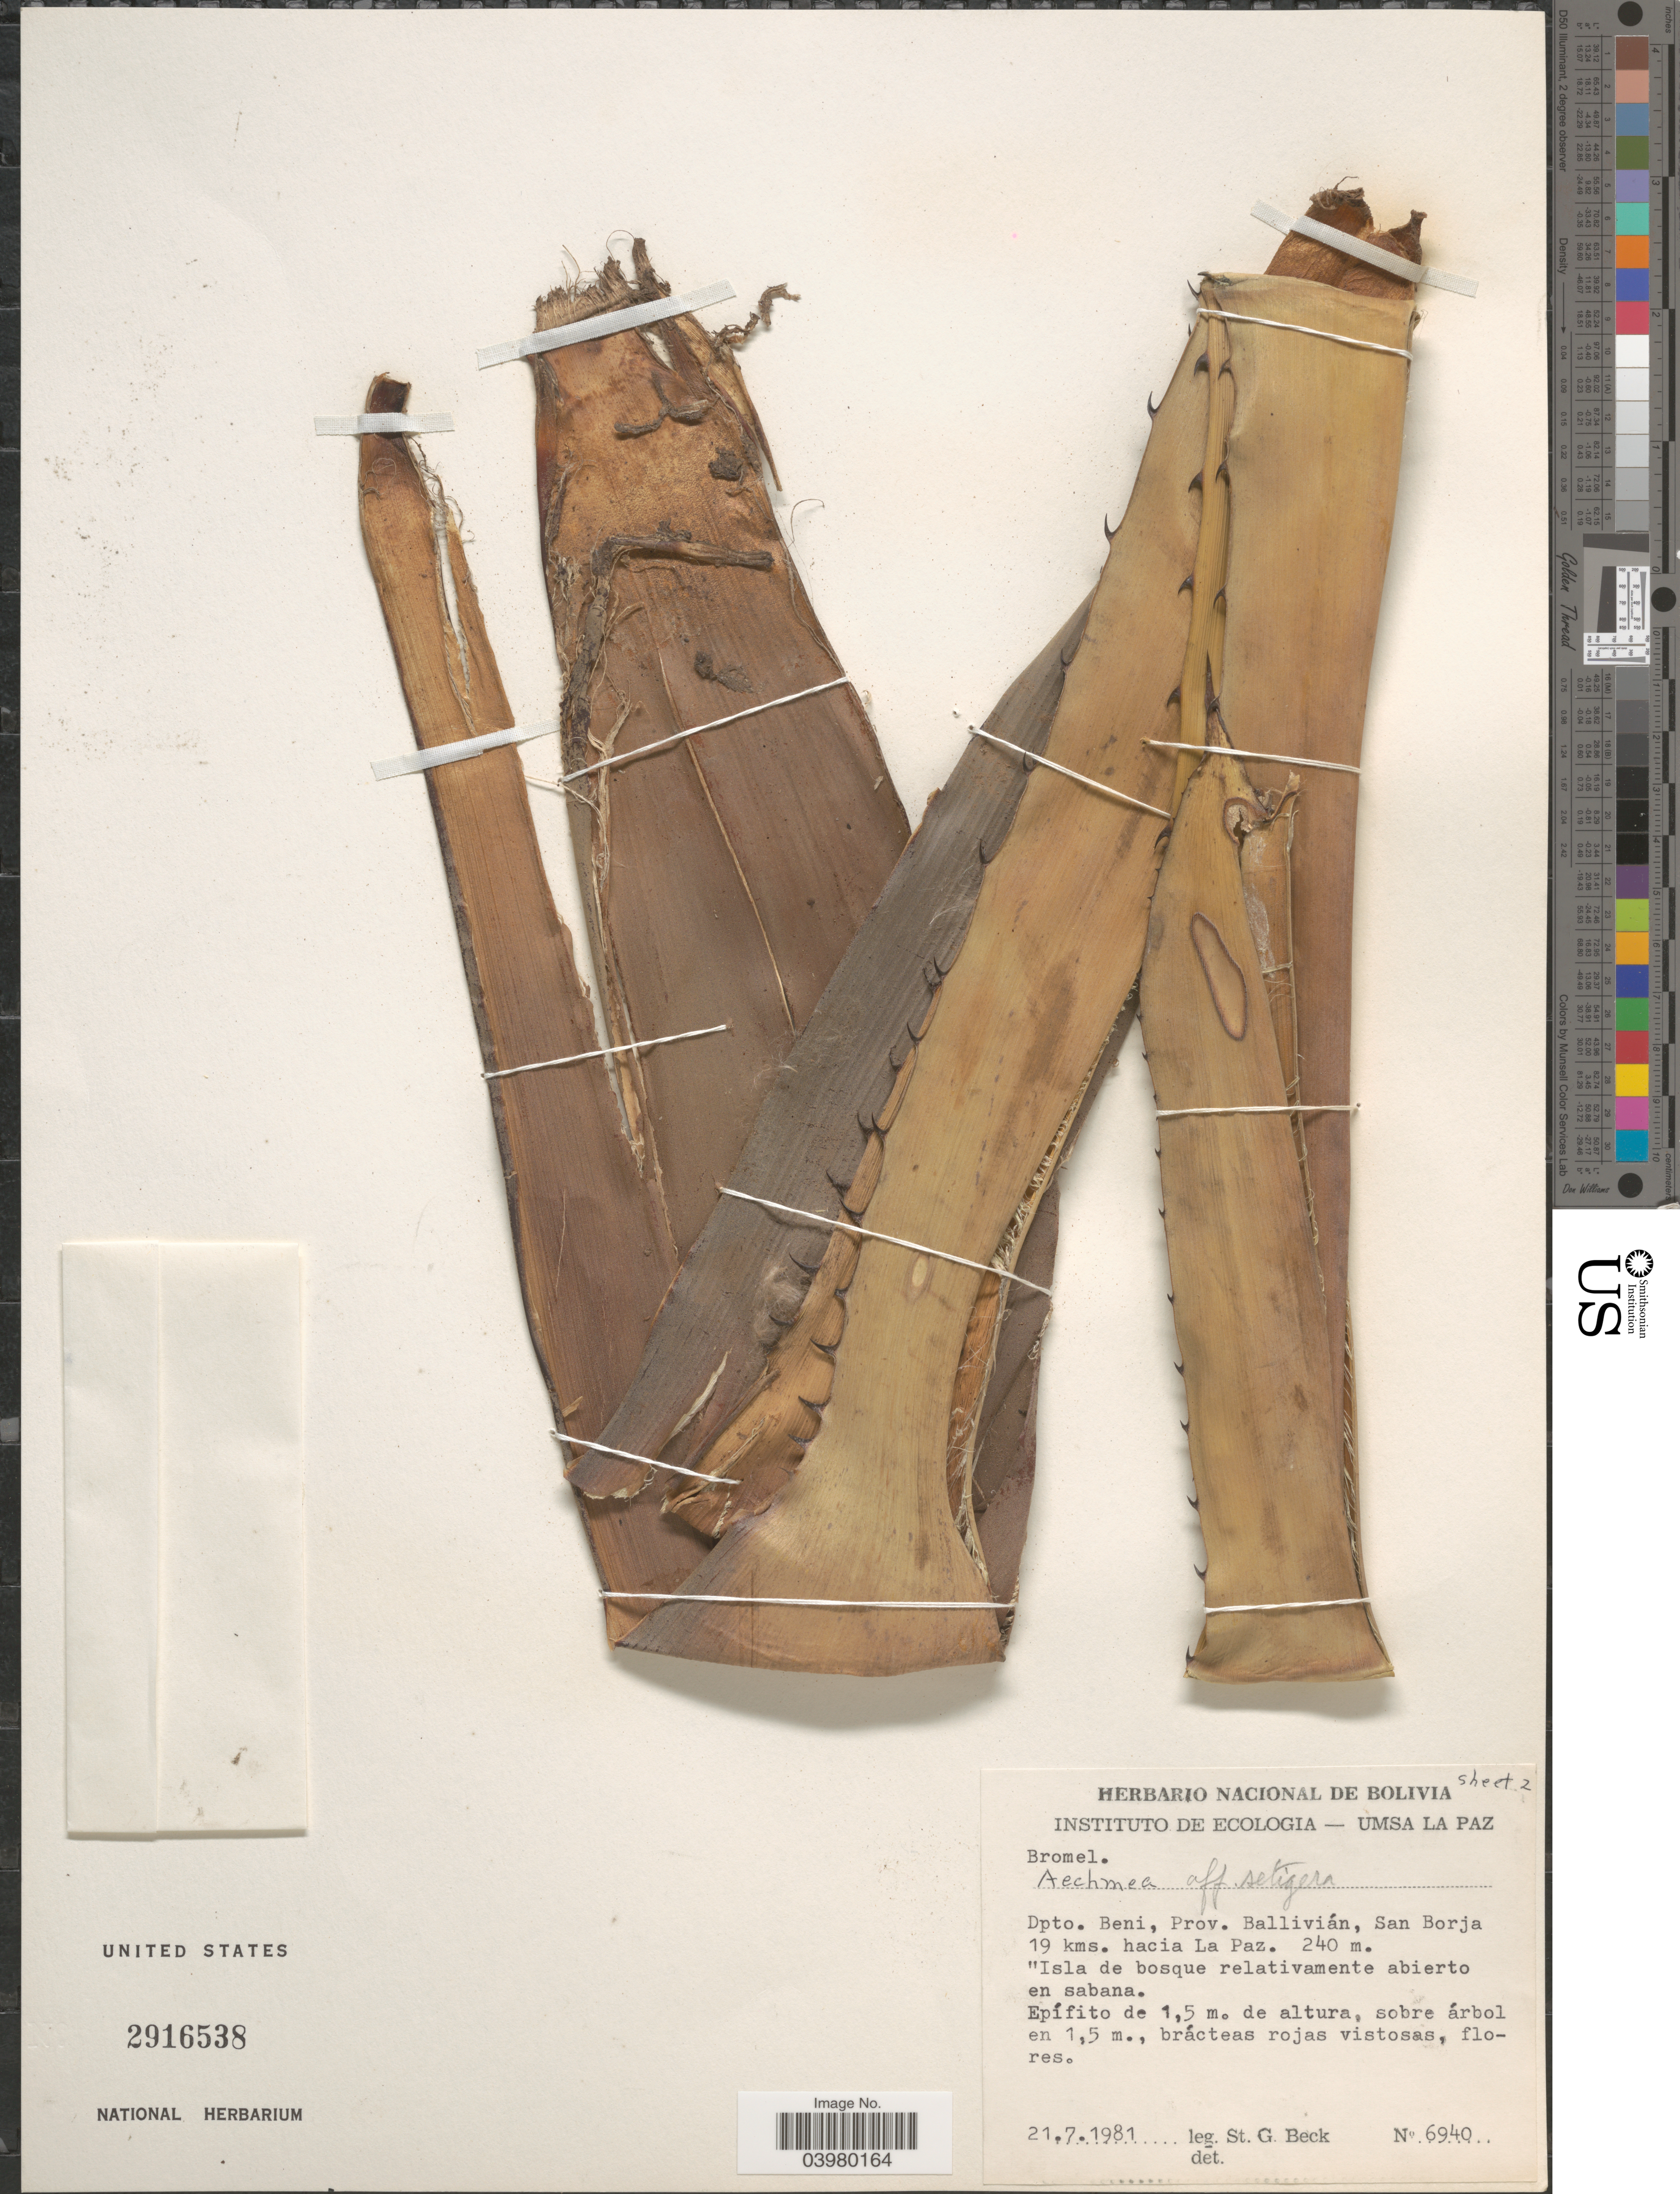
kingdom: Plantae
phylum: Tracheophyta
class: Liliopsida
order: Poales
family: Bromeliaceae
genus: Aechmea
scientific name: Aechmea setigera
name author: Mart. ex Schult. & Schult. f.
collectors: S. G. Beck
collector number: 6940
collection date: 1981-07-21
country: Bolivia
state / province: Beni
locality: Dpto. Beni, Prov. Ballivián, San Borja 19 kms. hacia La Paz.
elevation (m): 240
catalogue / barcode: US 2916538